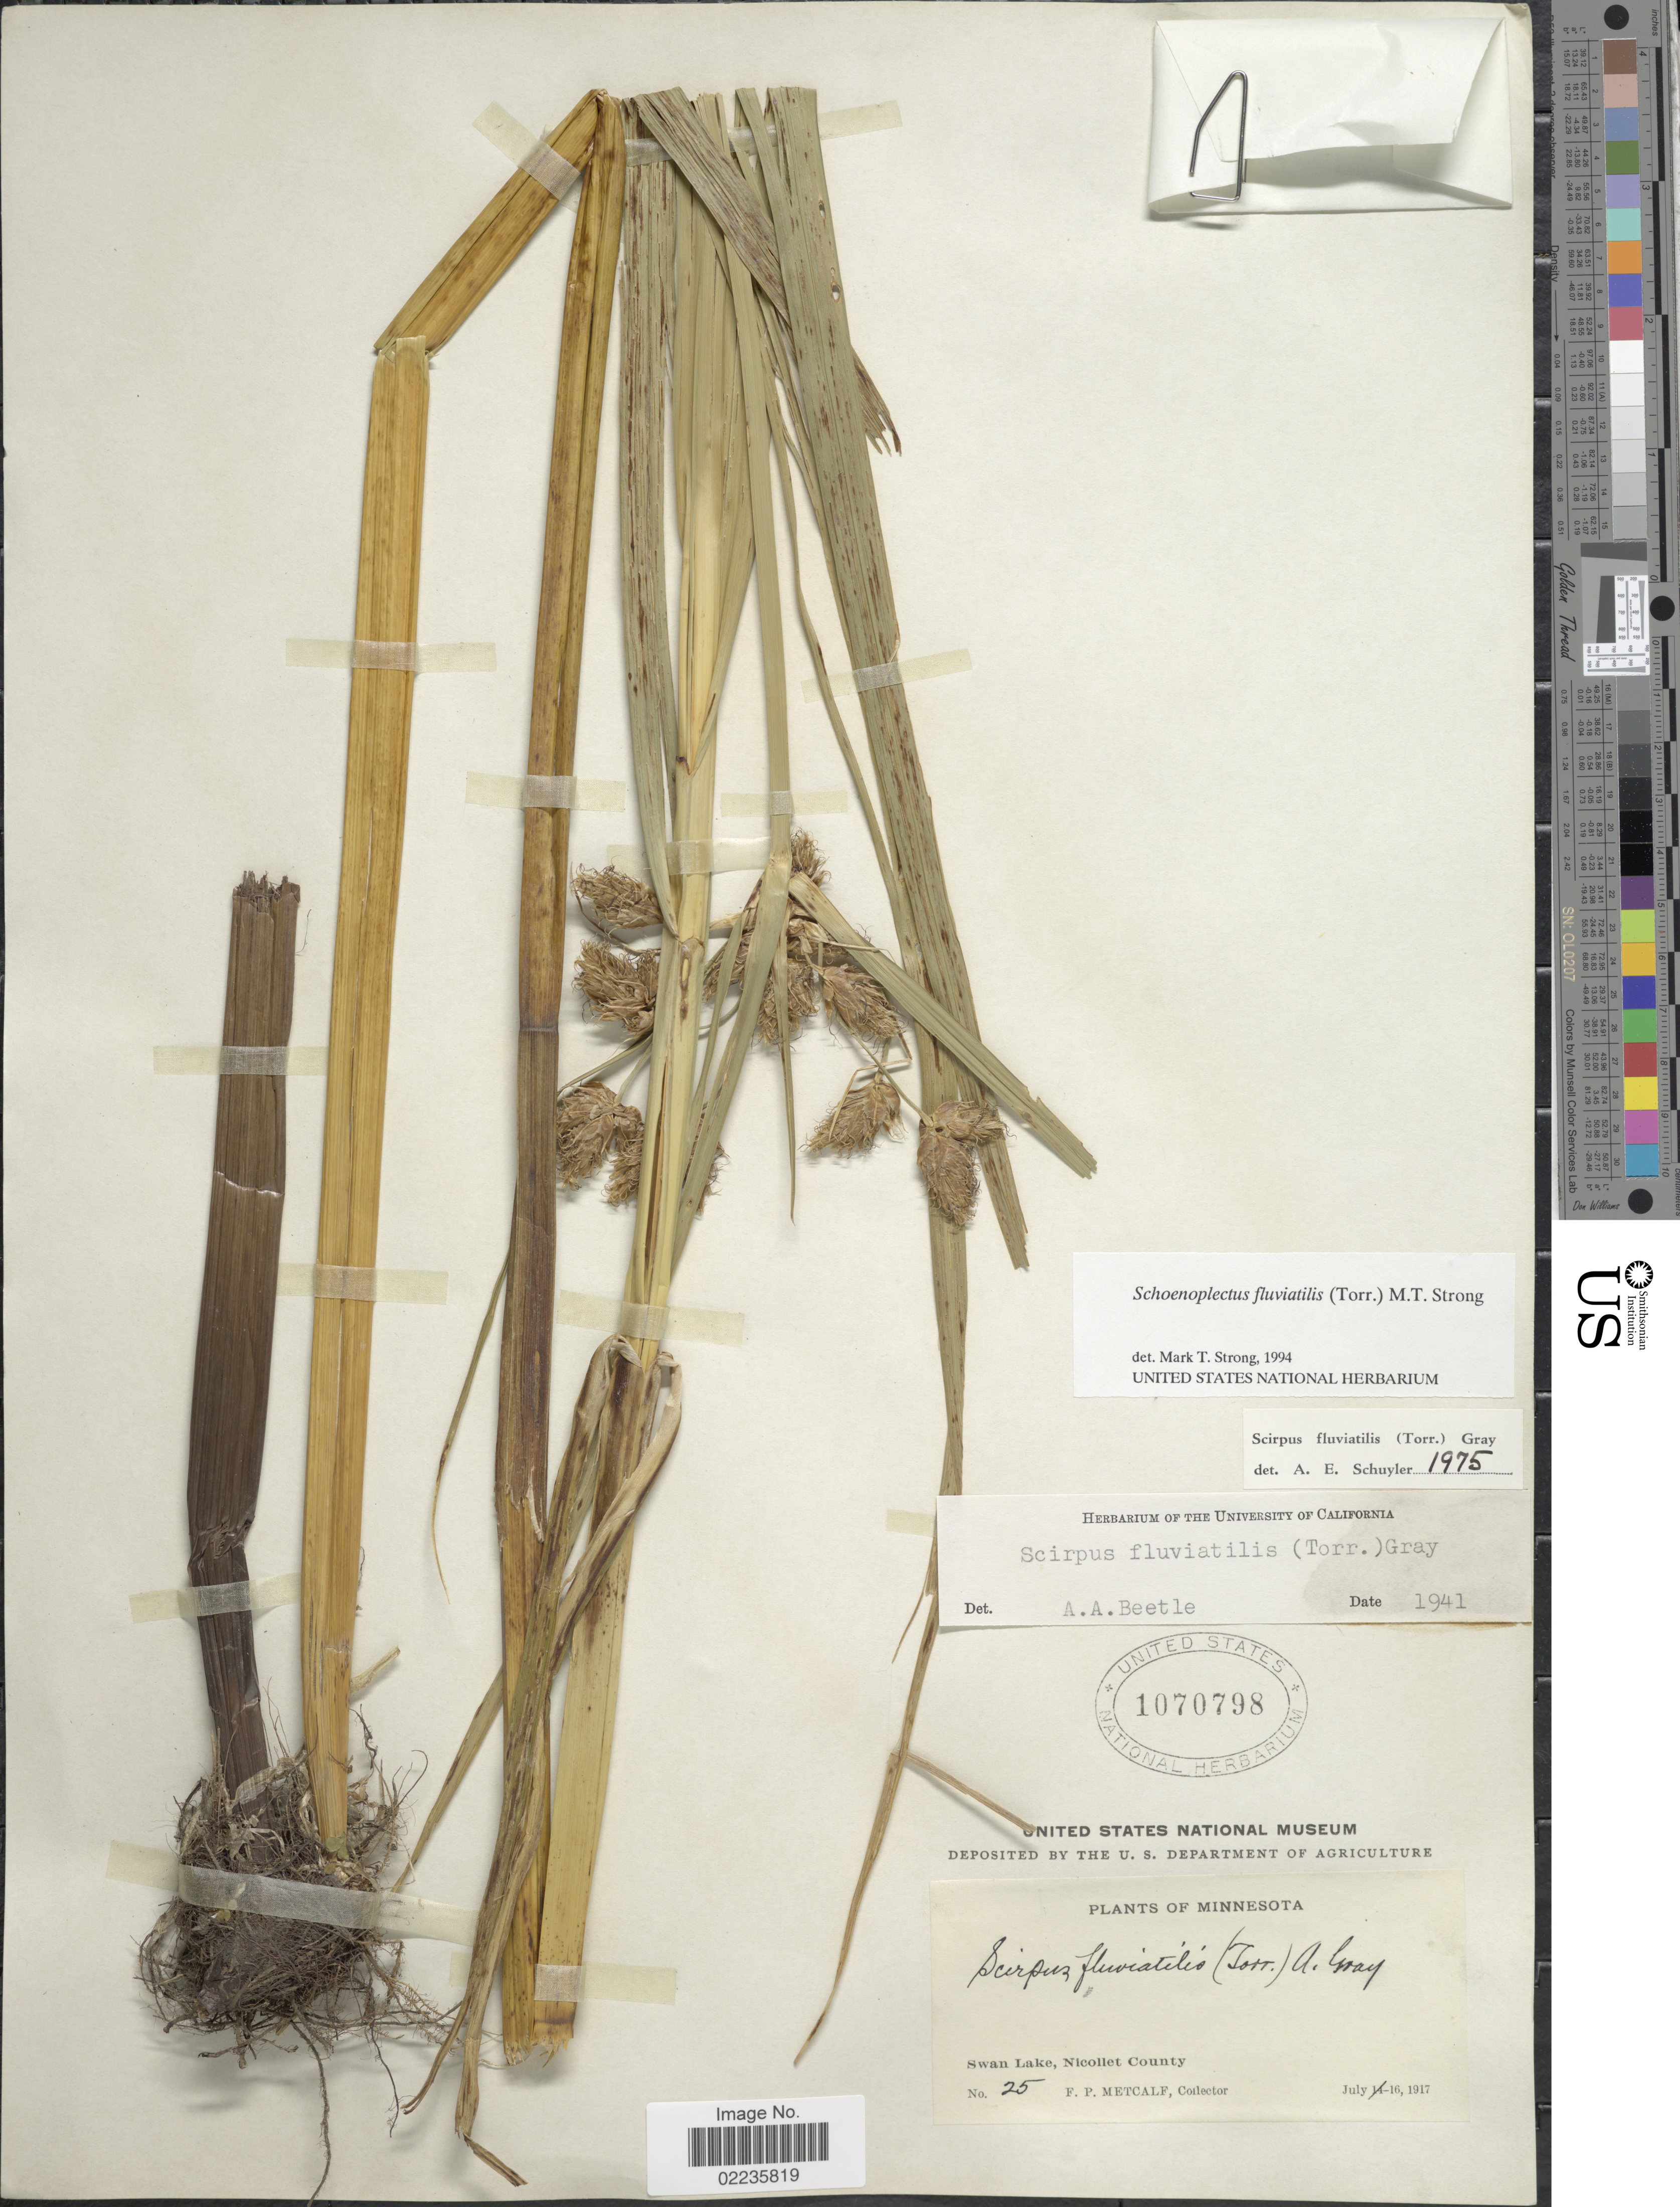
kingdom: Plantae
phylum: Tracheophyta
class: Liliopsida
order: Poales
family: Cyperaceae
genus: Bolboschoenus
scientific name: Bolboschoenus fluviatilis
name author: (Torr.) Soják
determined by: Strong, M. T., (US), Smithsonian Institution - National Museum of Natural History (UNITED STATES)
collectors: F. Metcalf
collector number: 25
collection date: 1917-07-16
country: United States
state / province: Minnesota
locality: Swan Lake, Nicollet County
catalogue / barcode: US 1070798